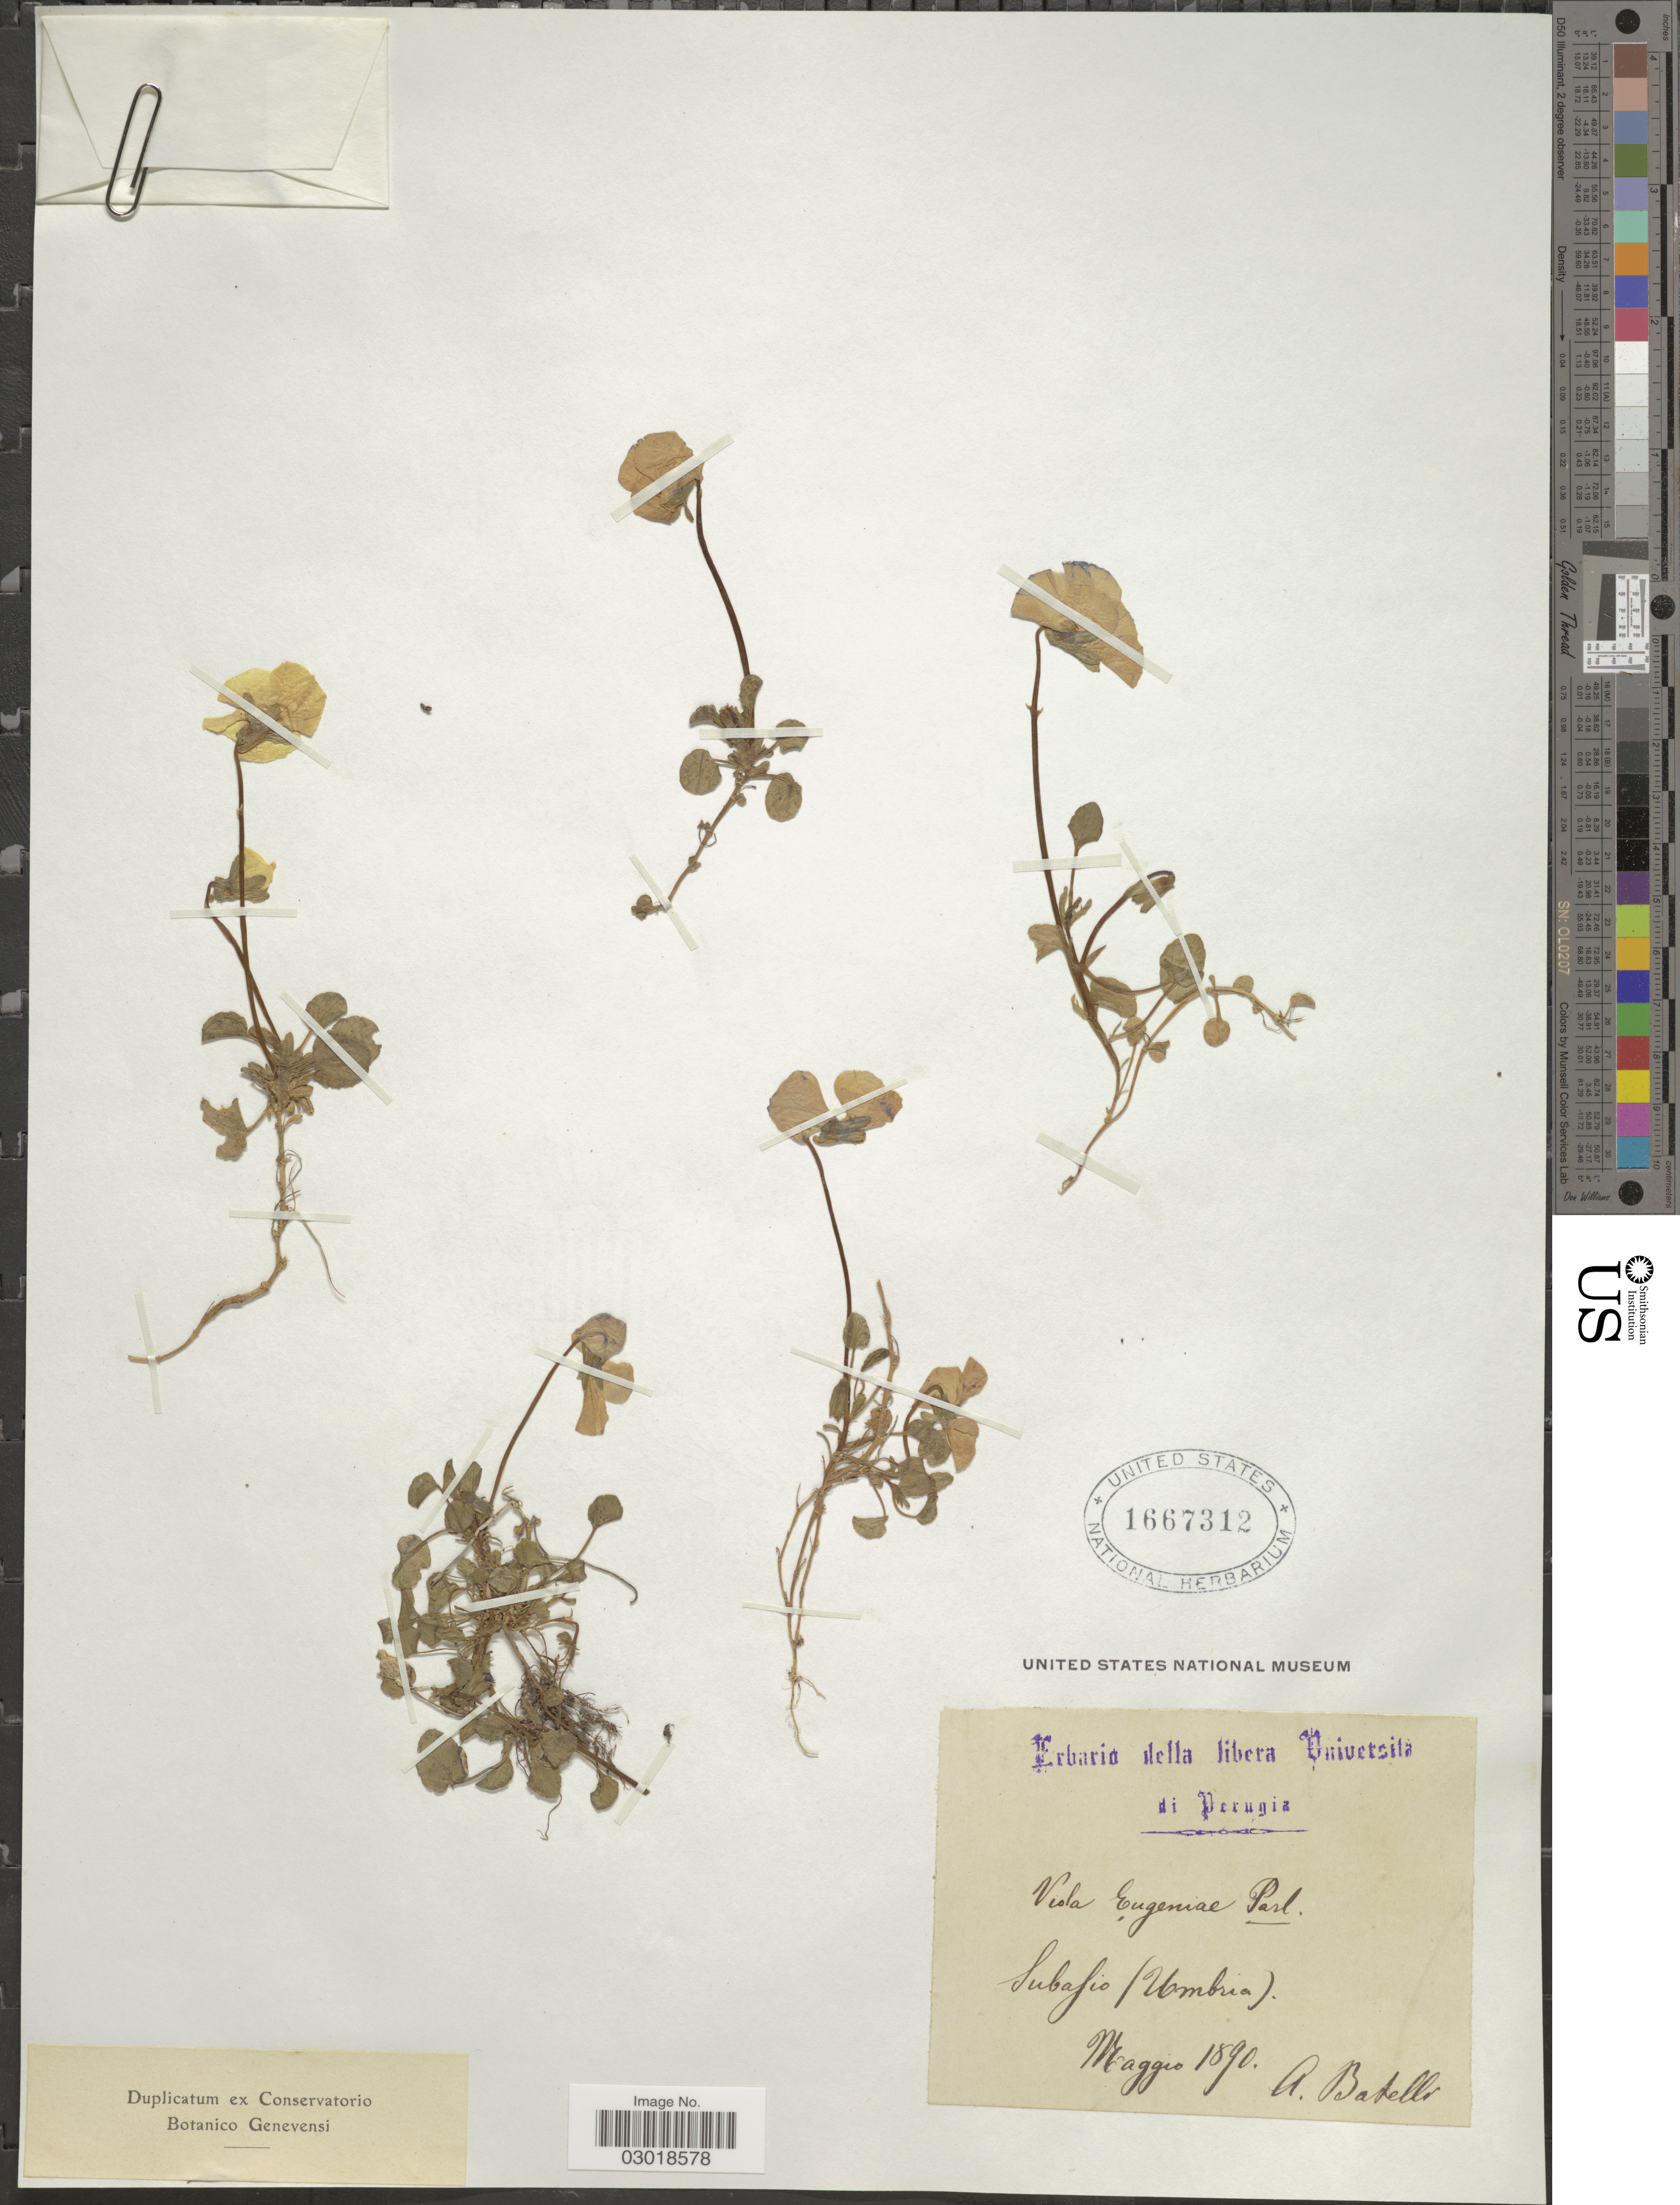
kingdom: Plantae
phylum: Tracheophyta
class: Magnoliopsida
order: Malpighiales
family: Violaceae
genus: Viola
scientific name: Viola eugeniae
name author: Parl.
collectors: A. Batelli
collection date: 1890-05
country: Italy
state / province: Umbria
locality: Subafio.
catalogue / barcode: US 1667312